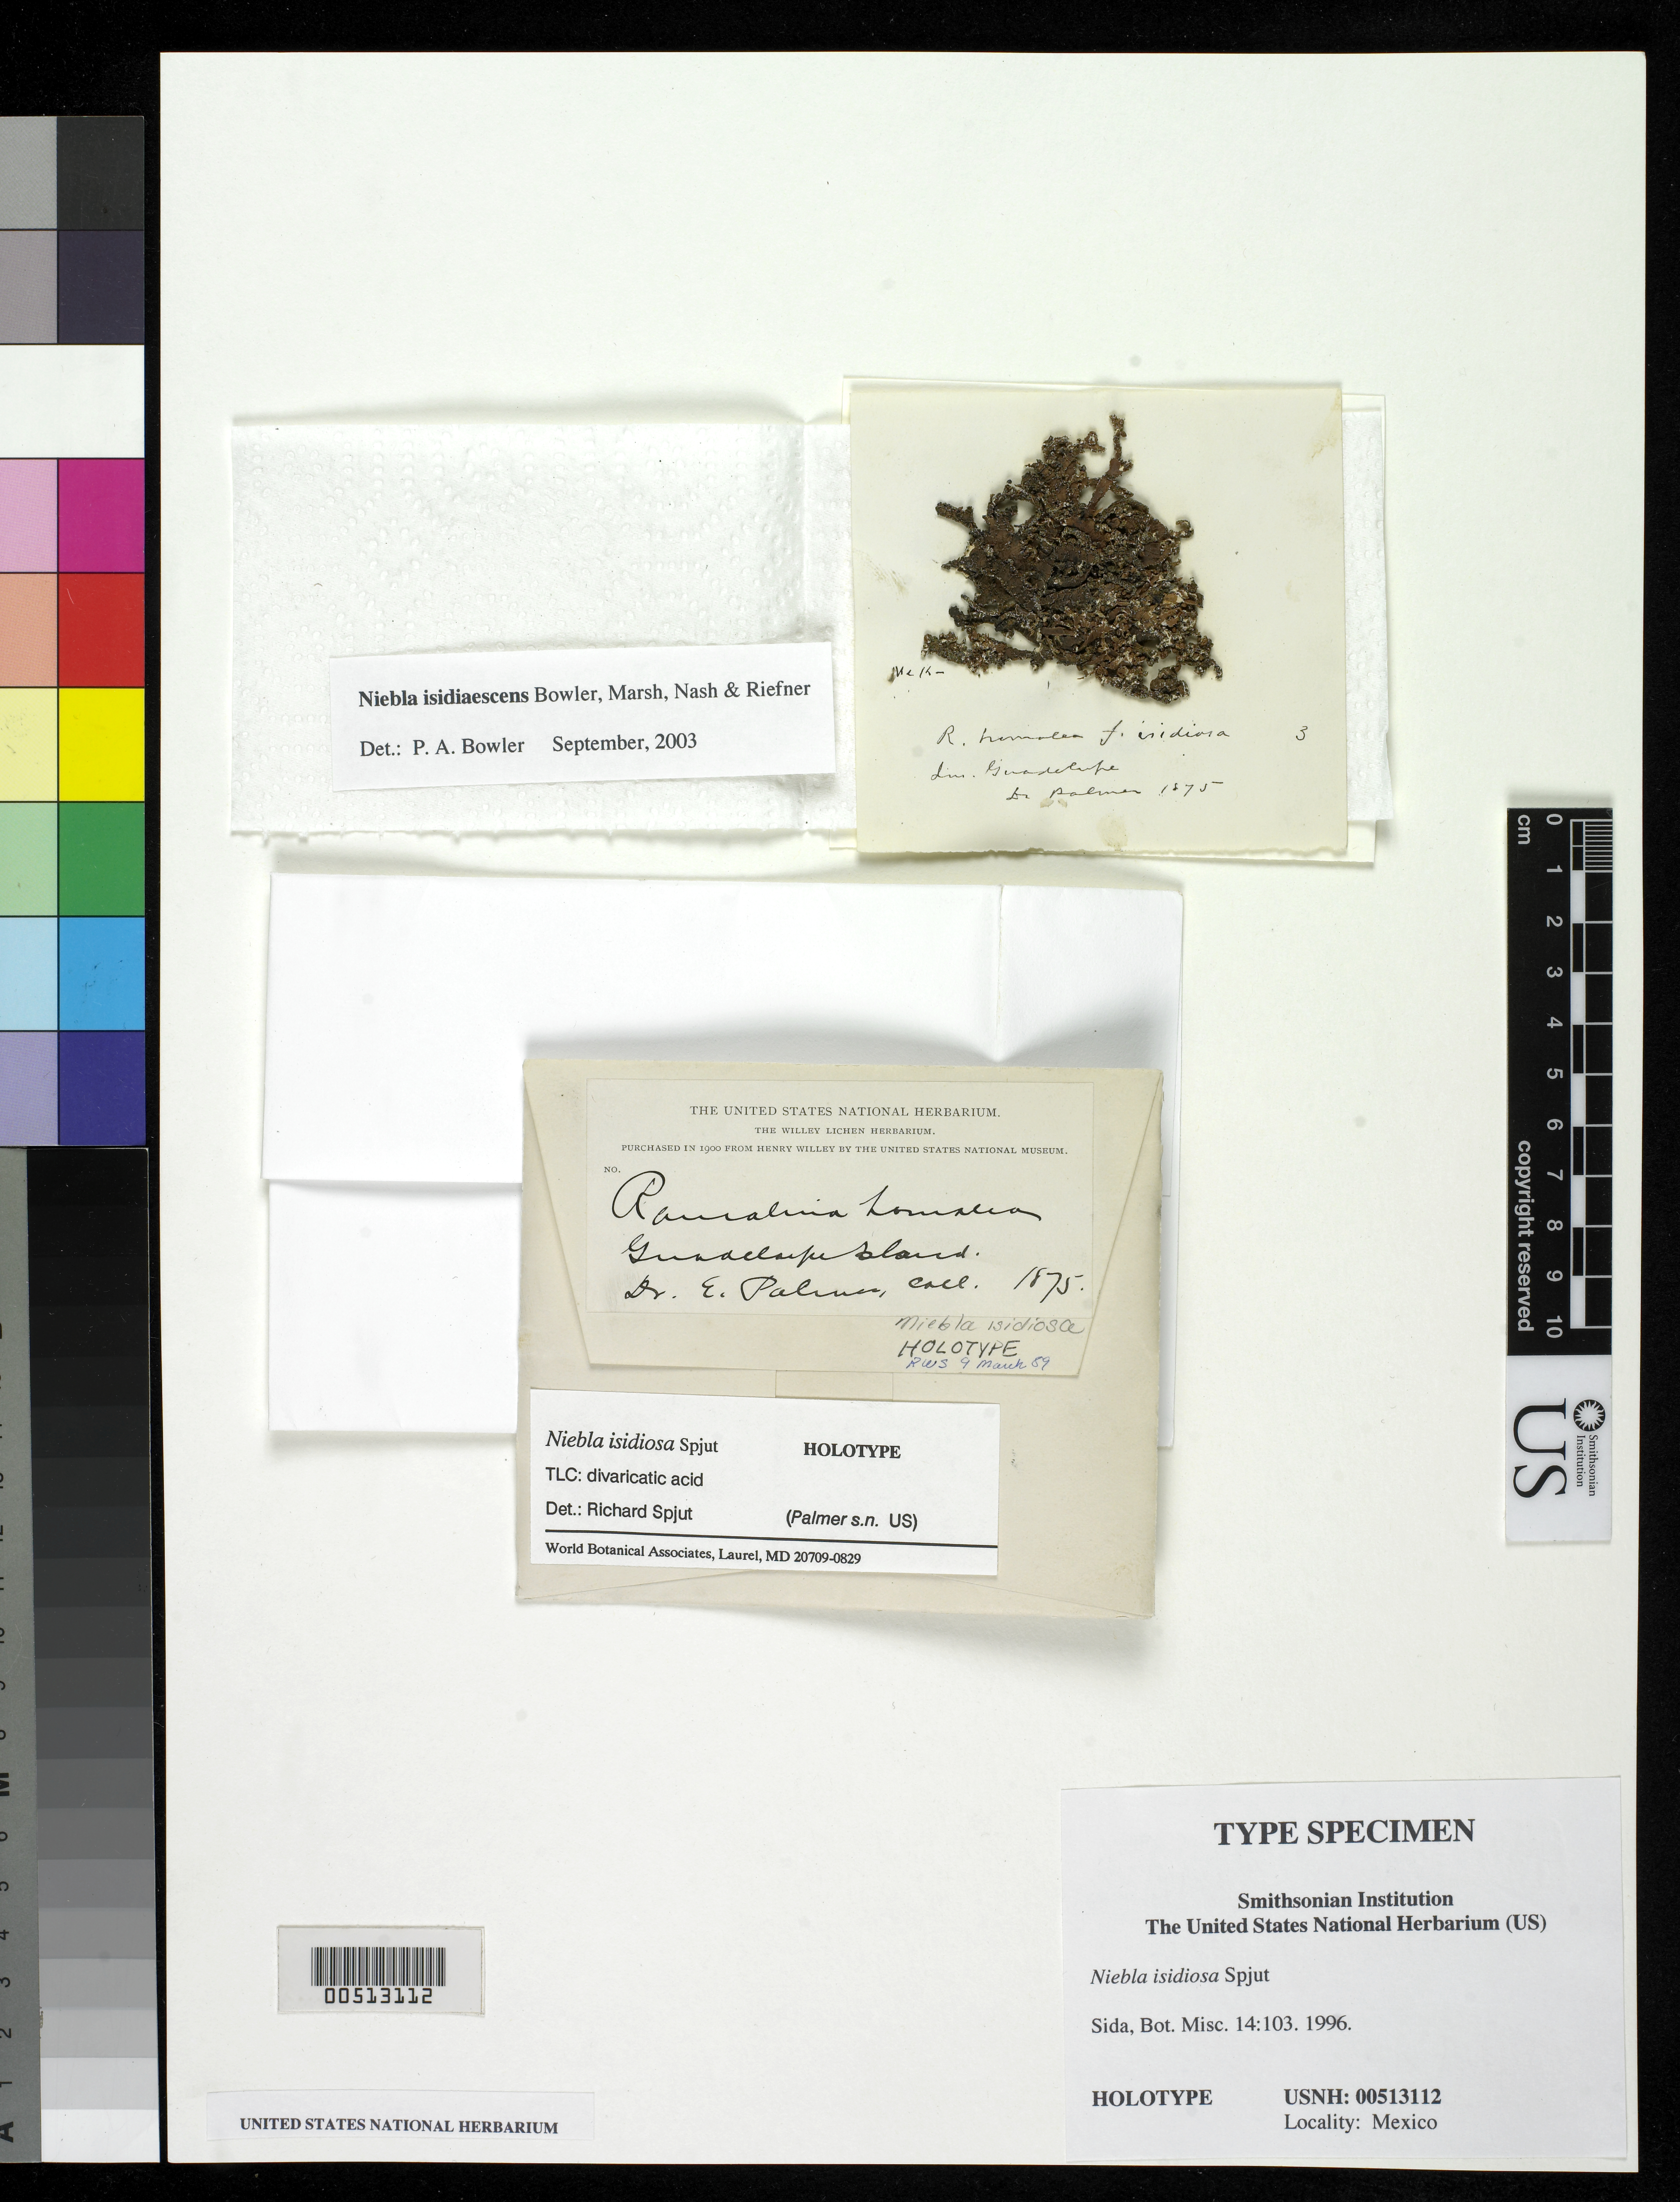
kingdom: Fungi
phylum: Ascomycota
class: Lecanoromycetes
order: Lecanorales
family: Ramalinaceae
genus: Niebla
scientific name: Niebla isidiosa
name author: Spjut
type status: Holotype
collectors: E. Palmer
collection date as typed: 1875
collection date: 1875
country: Mexico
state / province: Baja California Norte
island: Guadeloupe Island